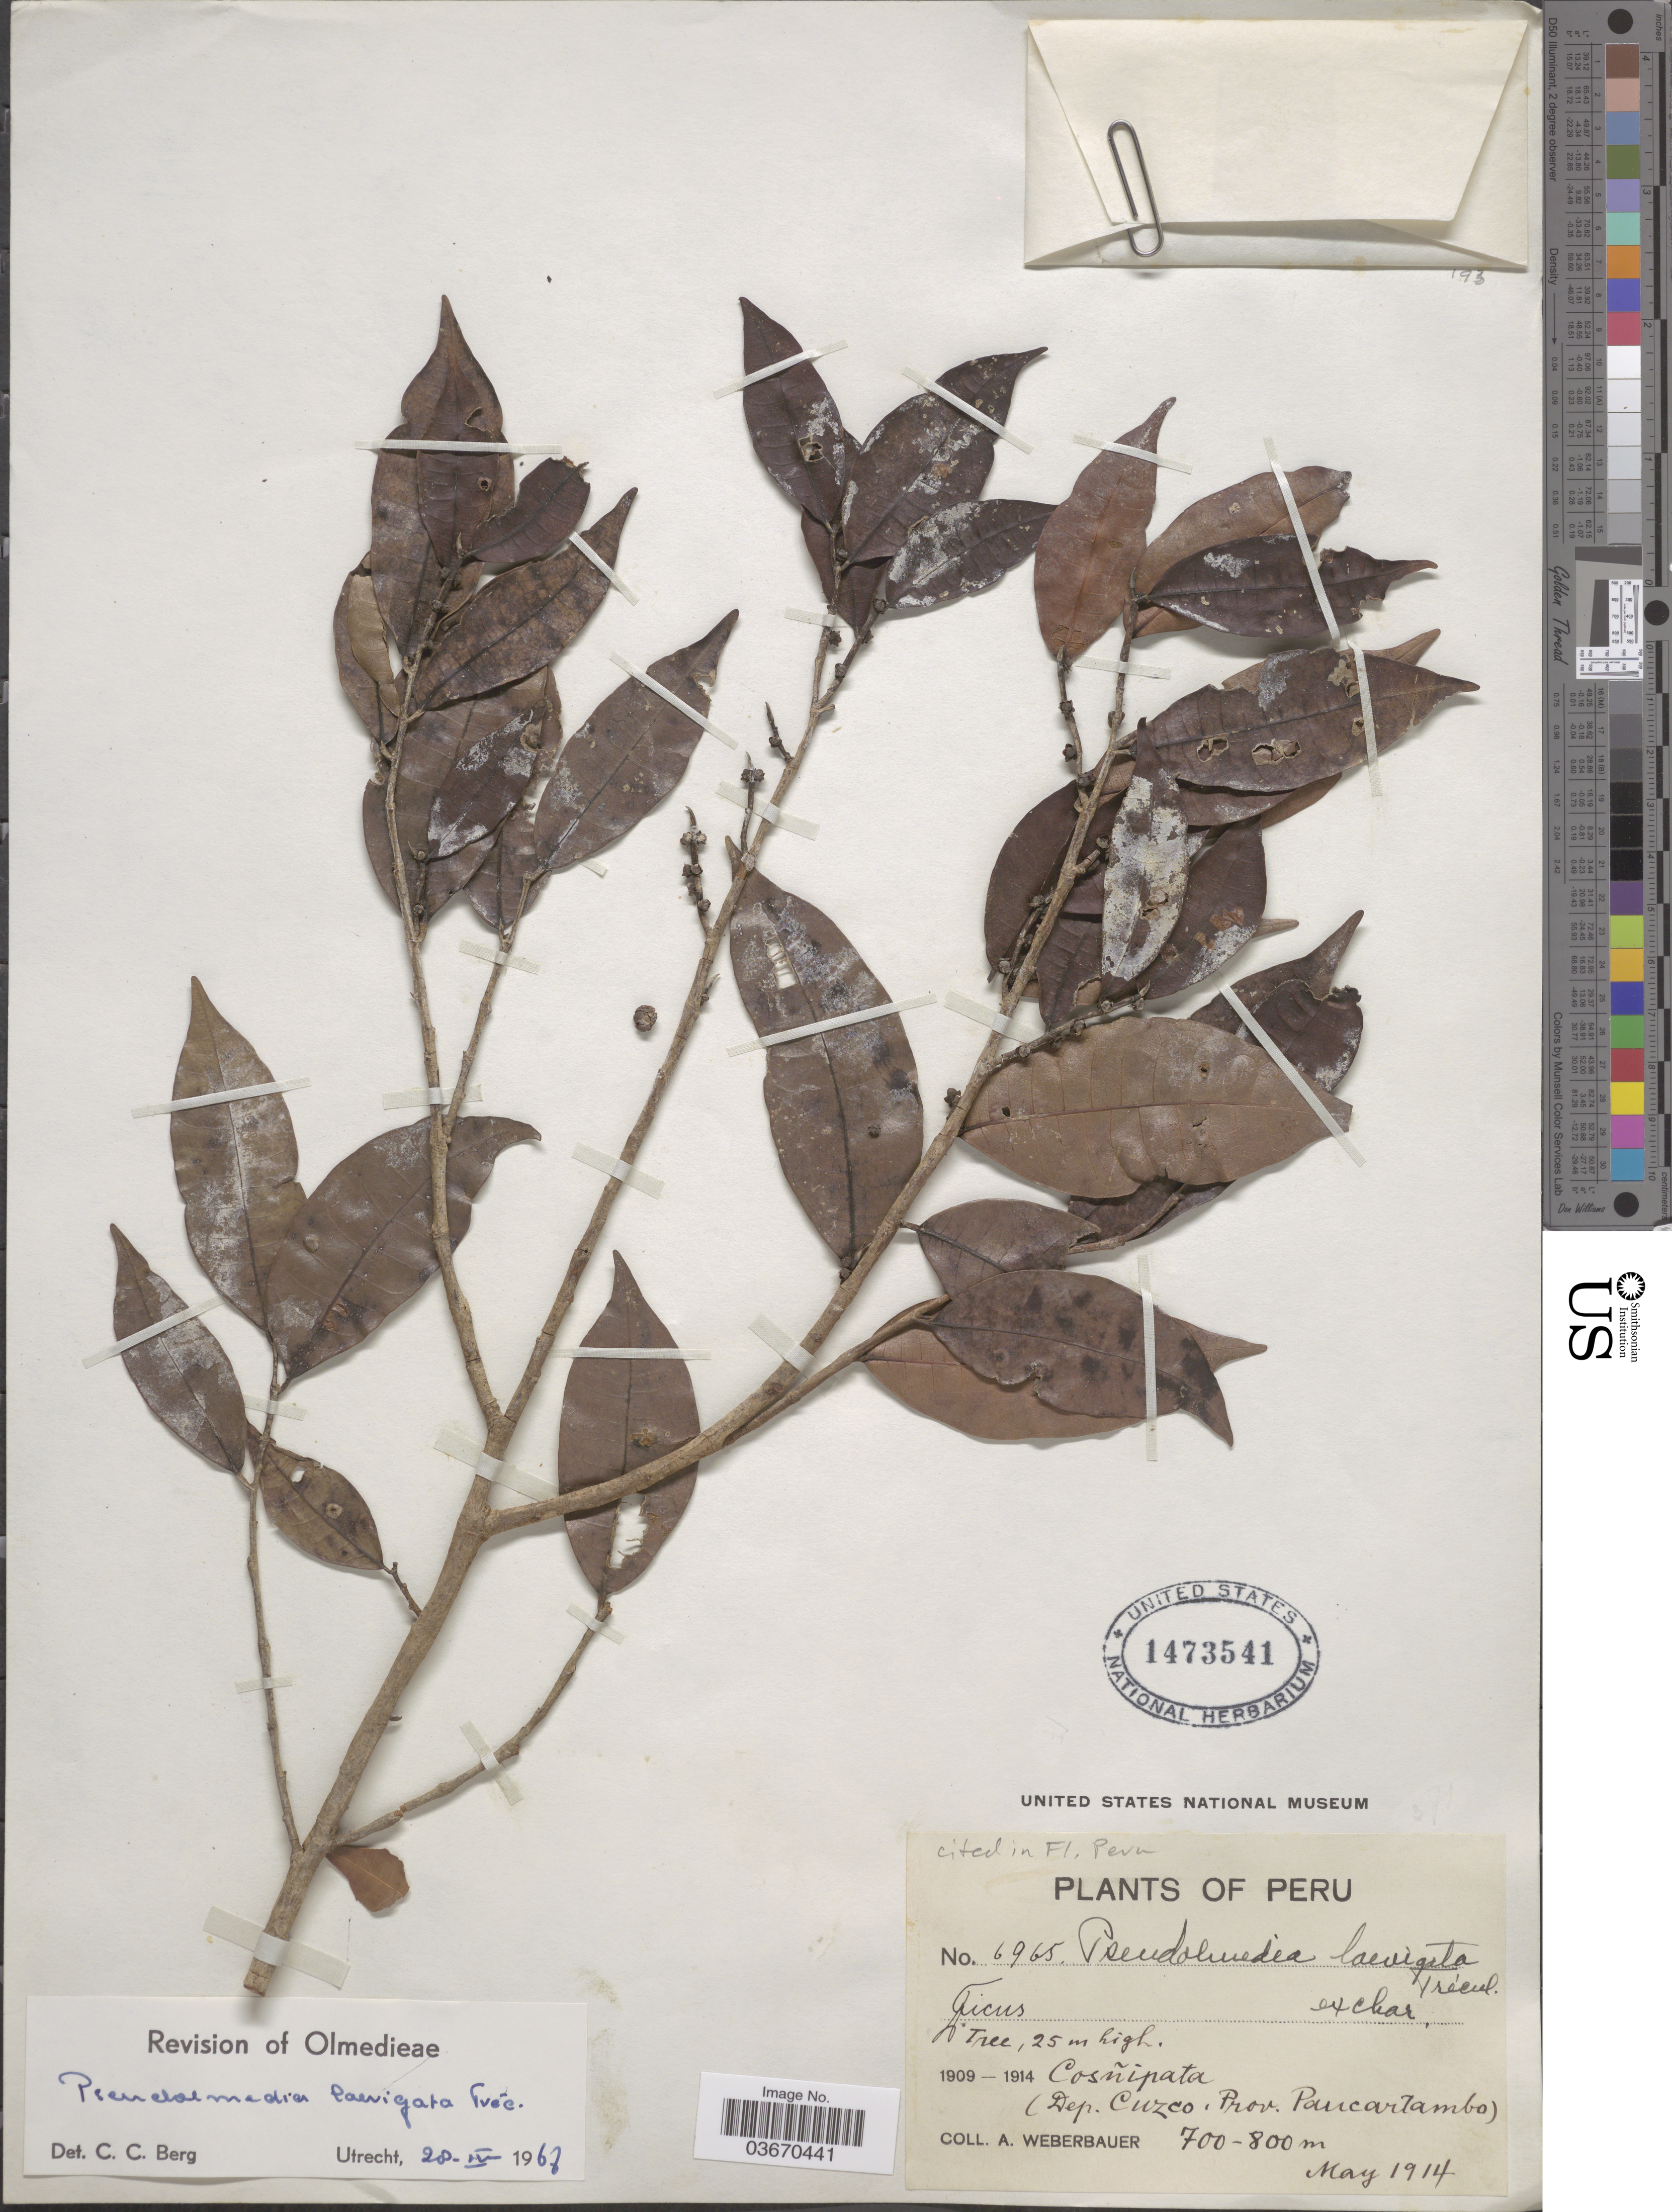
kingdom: Plantae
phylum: Tracheophyta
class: Magnoliopsida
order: Rosales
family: Moraceae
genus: Pseudolmedia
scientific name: Pseudolmedia laevigata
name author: Trécul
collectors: A. Weberbauer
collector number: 6965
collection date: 1914-05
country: Peru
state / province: Cusco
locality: Cosñipata. (Dep. Cuzco, Prov. Paucartambo).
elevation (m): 700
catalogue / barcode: US 1473541